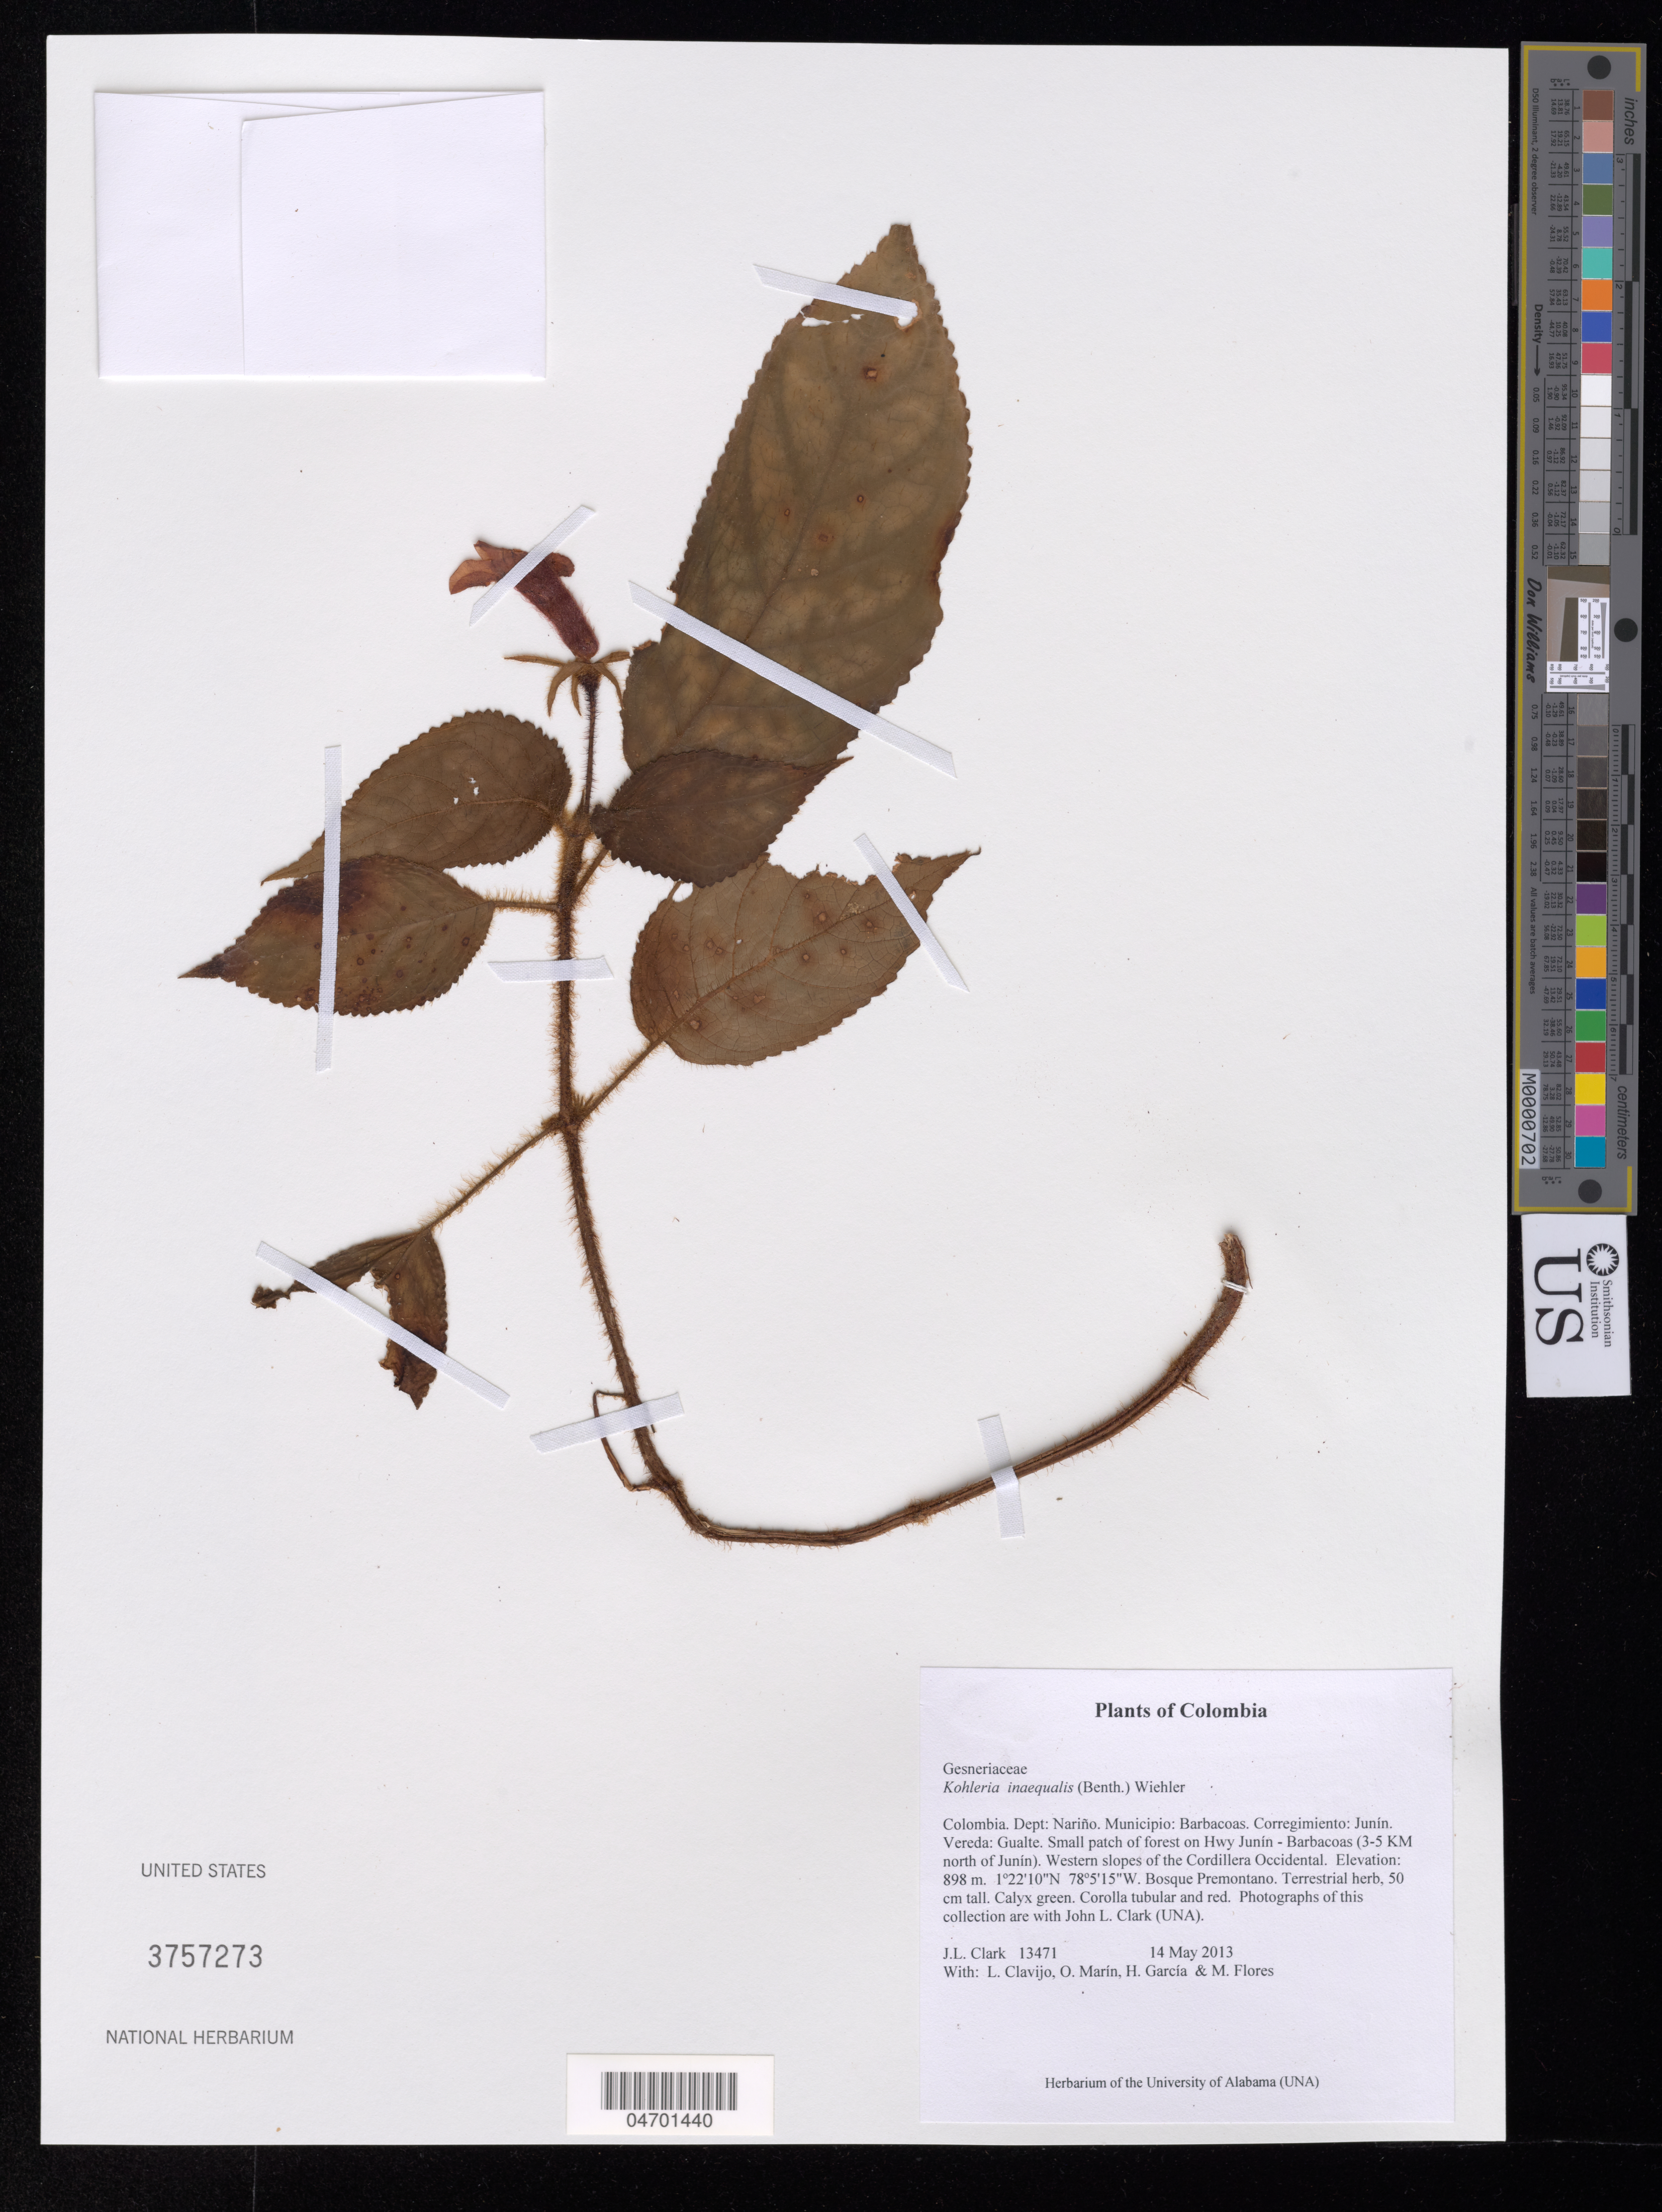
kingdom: Plantae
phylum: Tracheophyta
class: Magnoliopsida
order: Lamiales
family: Gesneriaceae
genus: Kohleria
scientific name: Kohleria inaequalis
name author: (Benth.) Wiehler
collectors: J. L. Clark, L. Clavijo, J. Howieson & H. Garcia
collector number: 13471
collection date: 2013-05-14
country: Colombia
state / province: Nariño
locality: Dept: Nariño. Municipio: Barbacoas. Corregimiento: Junín. Vereda: Gualte. Small patch of forest on Hwy Junín - Barbacoas (3-5 KM north of Junín). Western sloipes of the Cordillera Occidental.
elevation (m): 898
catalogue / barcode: US 3757273